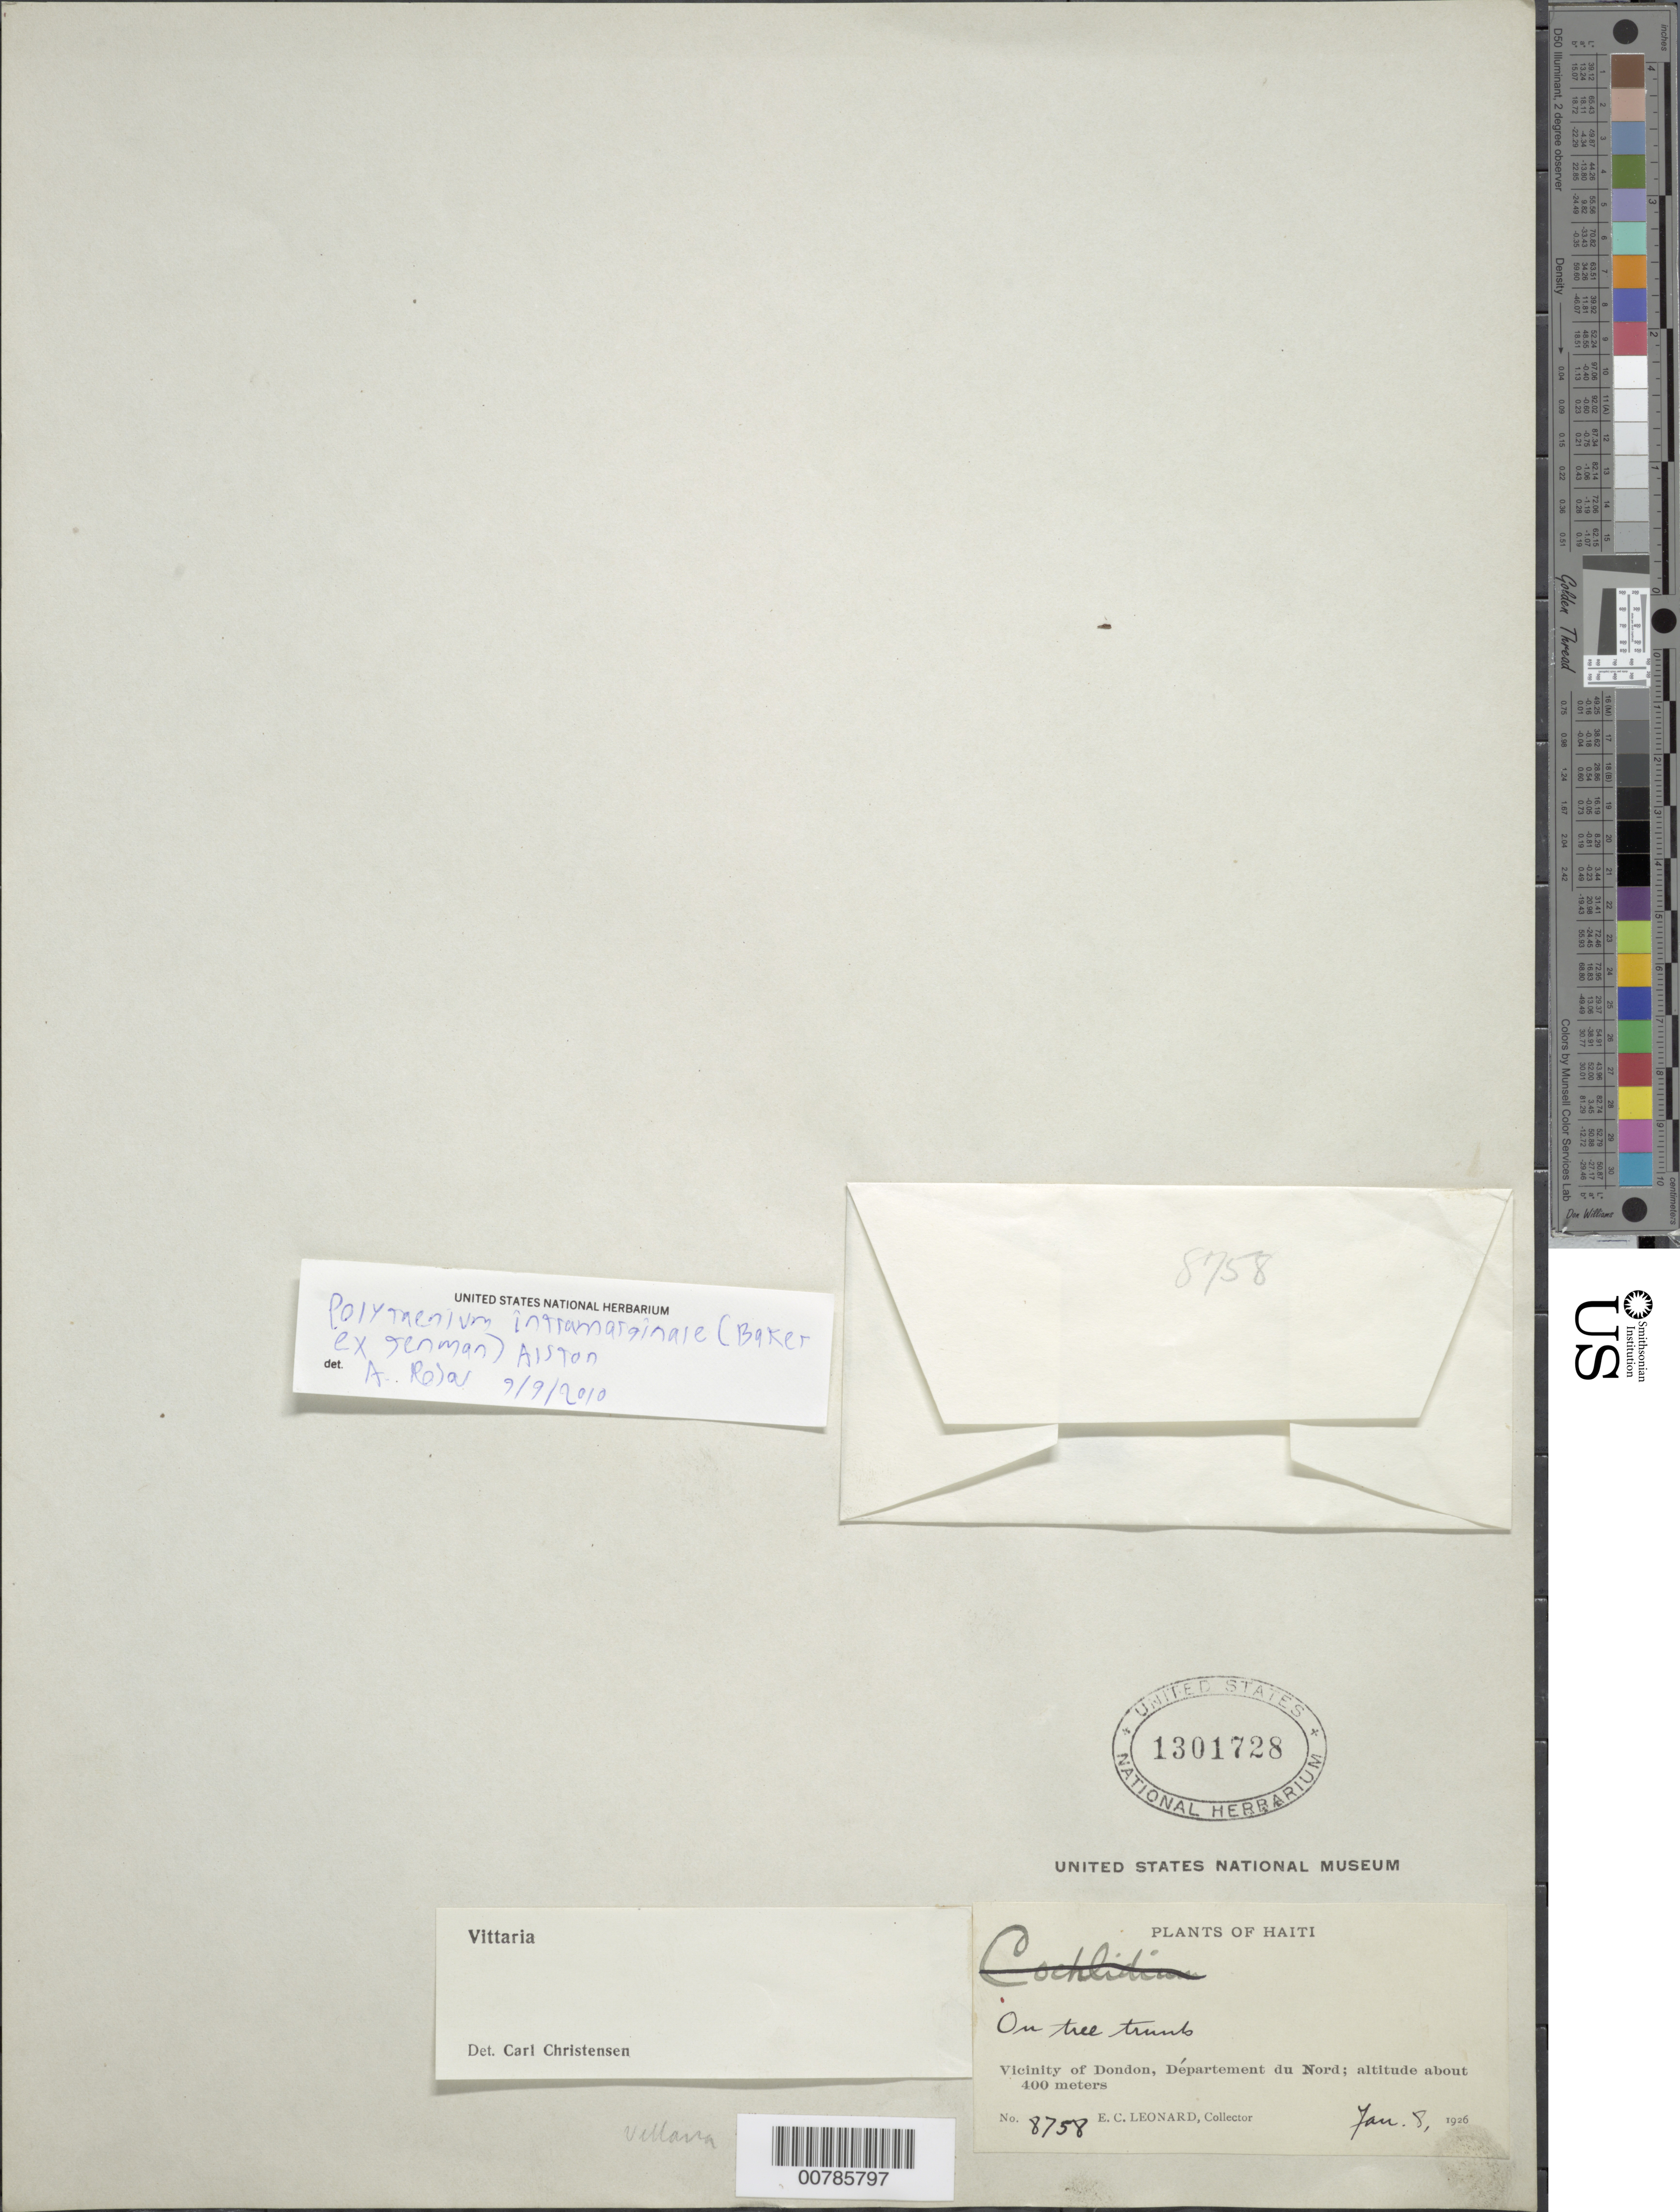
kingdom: Plantae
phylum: Tracheophyta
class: Polypodiopsida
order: Polypodiales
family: Pteridaceae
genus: Vittaria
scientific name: Vittaria filifolia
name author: Fée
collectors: E. C. Leonard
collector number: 8758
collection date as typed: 08 Jan 1926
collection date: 1926-01-08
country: Haiti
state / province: Nord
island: Hispaniola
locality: Dondon, vicinity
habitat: On tree trunk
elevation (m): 400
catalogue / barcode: US 1301728